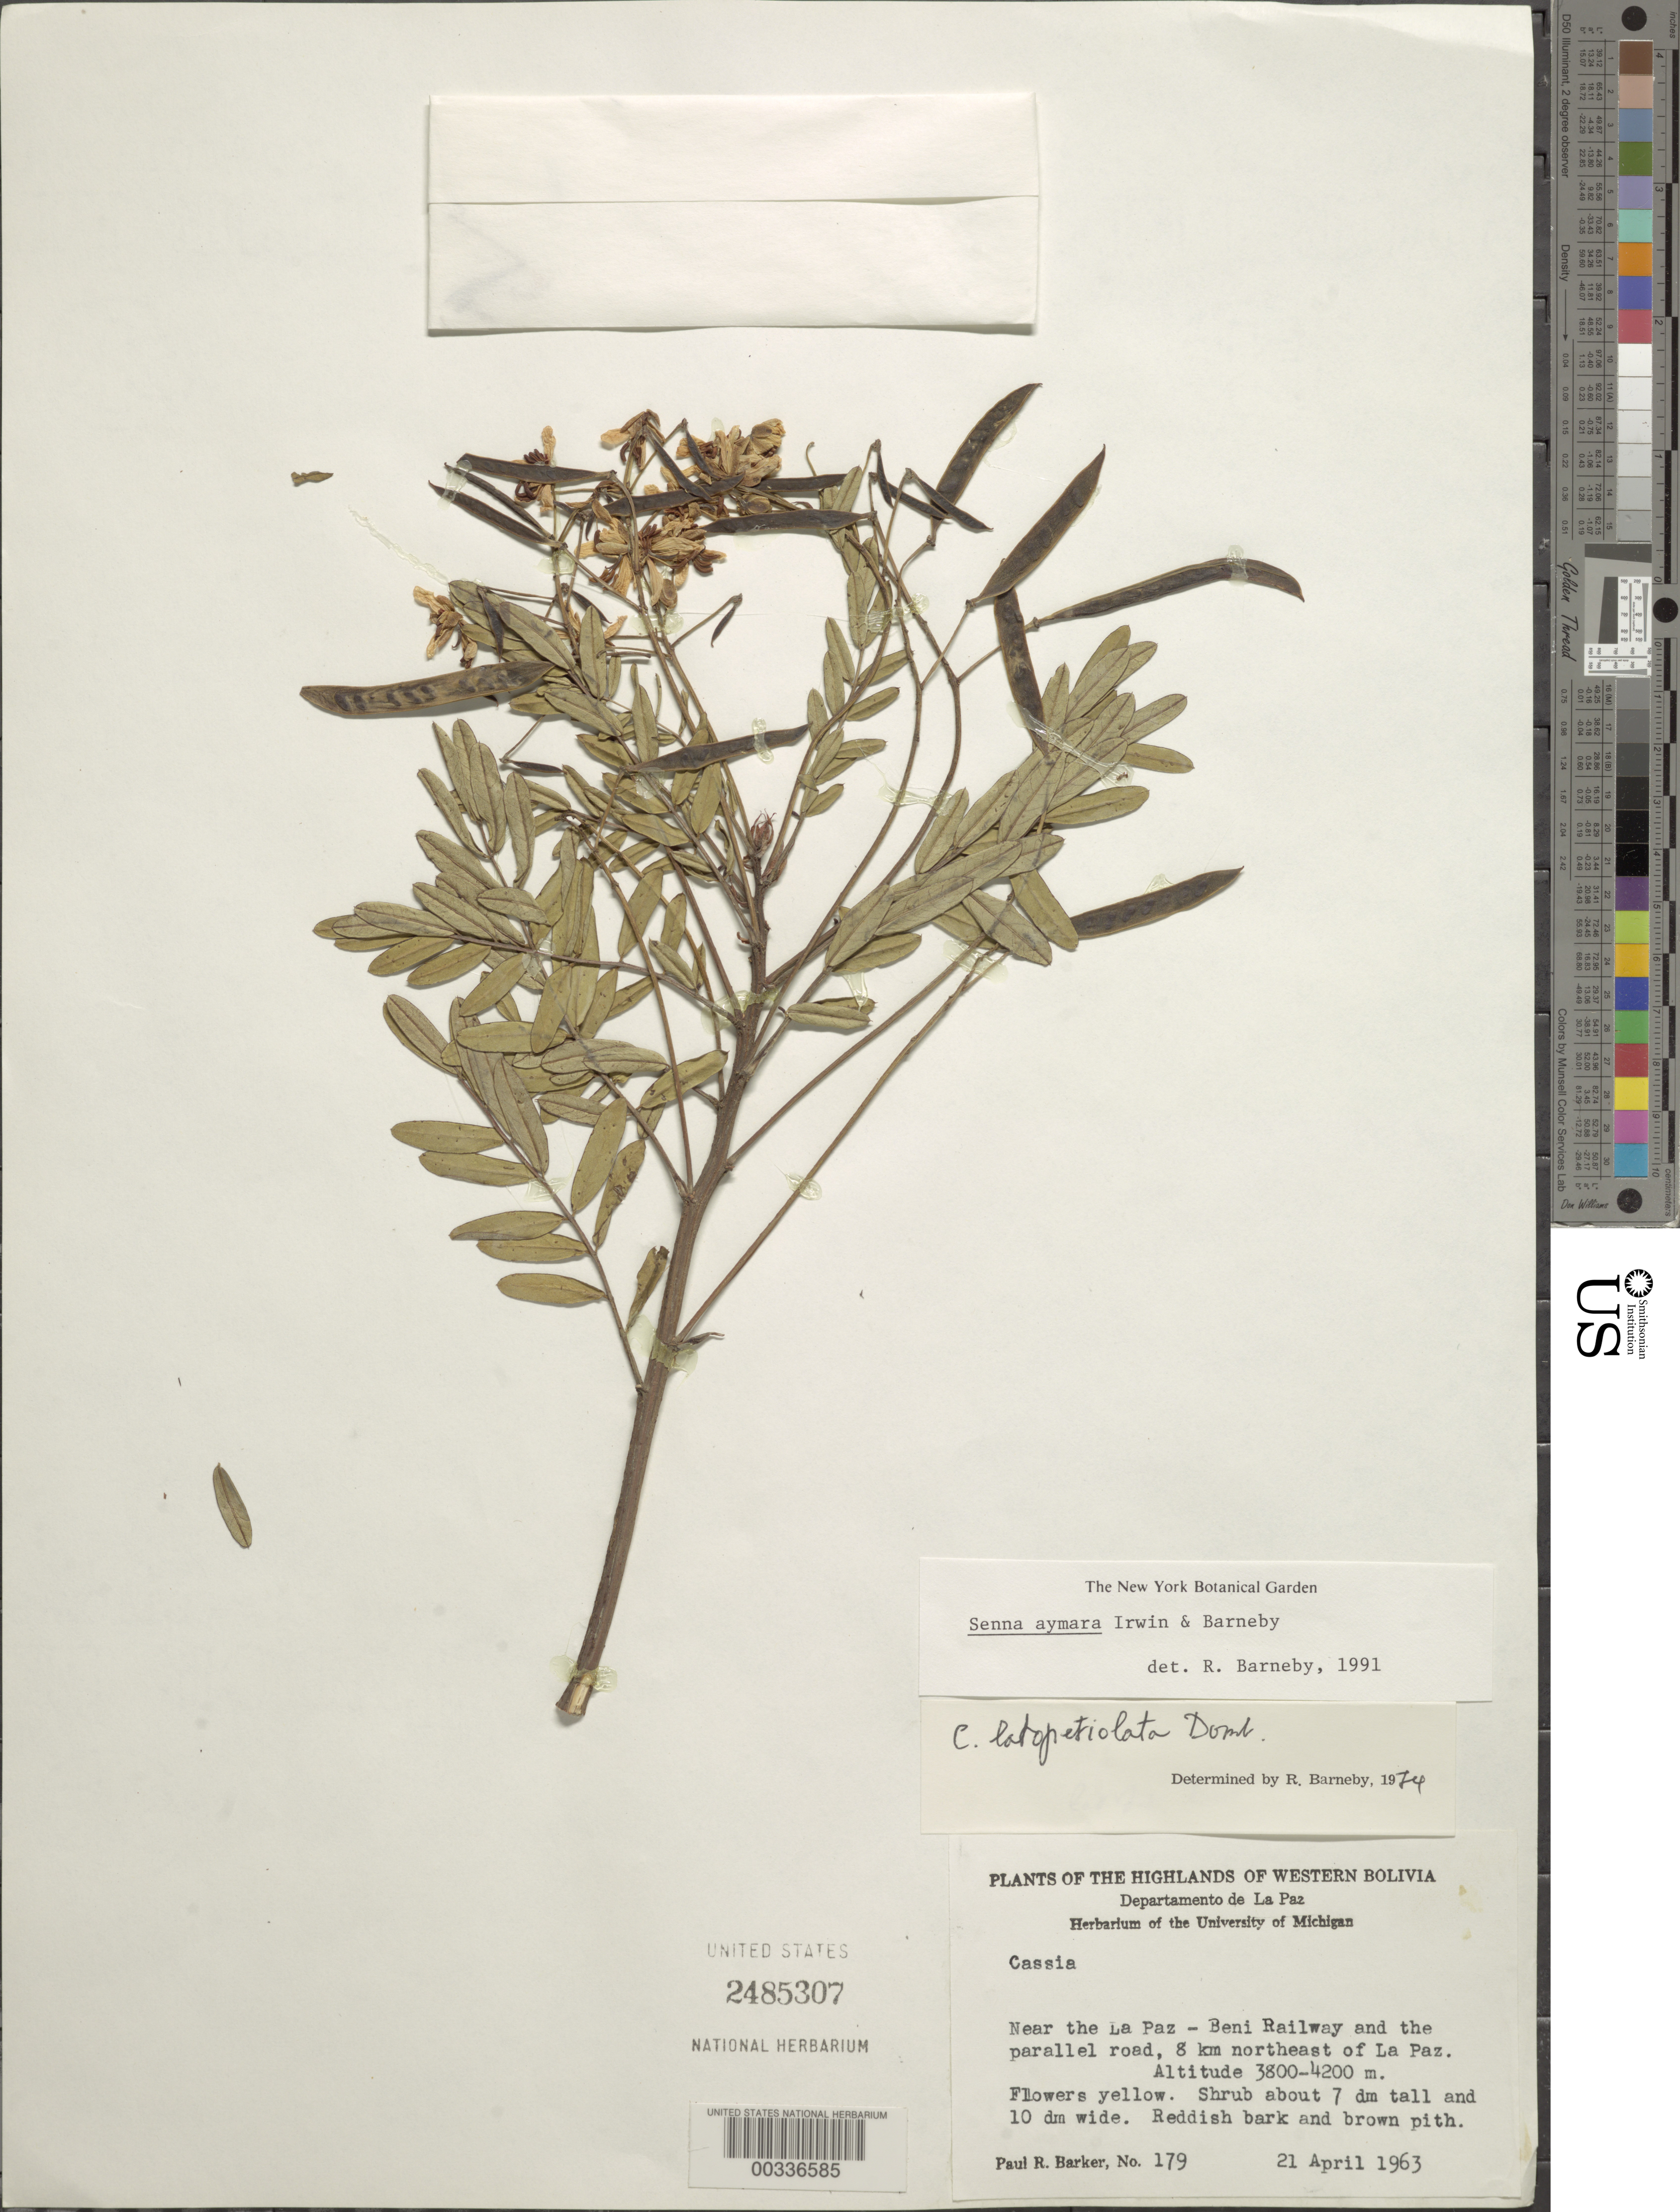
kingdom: Plantae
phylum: Tracheophyta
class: Magnoliopsida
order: Fabales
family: Fabaceae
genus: Senna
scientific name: Senna aymara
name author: H.S. Irwin & Barneby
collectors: P. R. Barker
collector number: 179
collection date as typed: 21 Apr 1963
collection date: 1963-04-21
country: Bolivia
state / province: La Paz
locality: Near the La Paz-Beni railway and the parallel road, 8 km NE of La Paz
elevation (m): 3800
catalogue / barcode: US 2485307